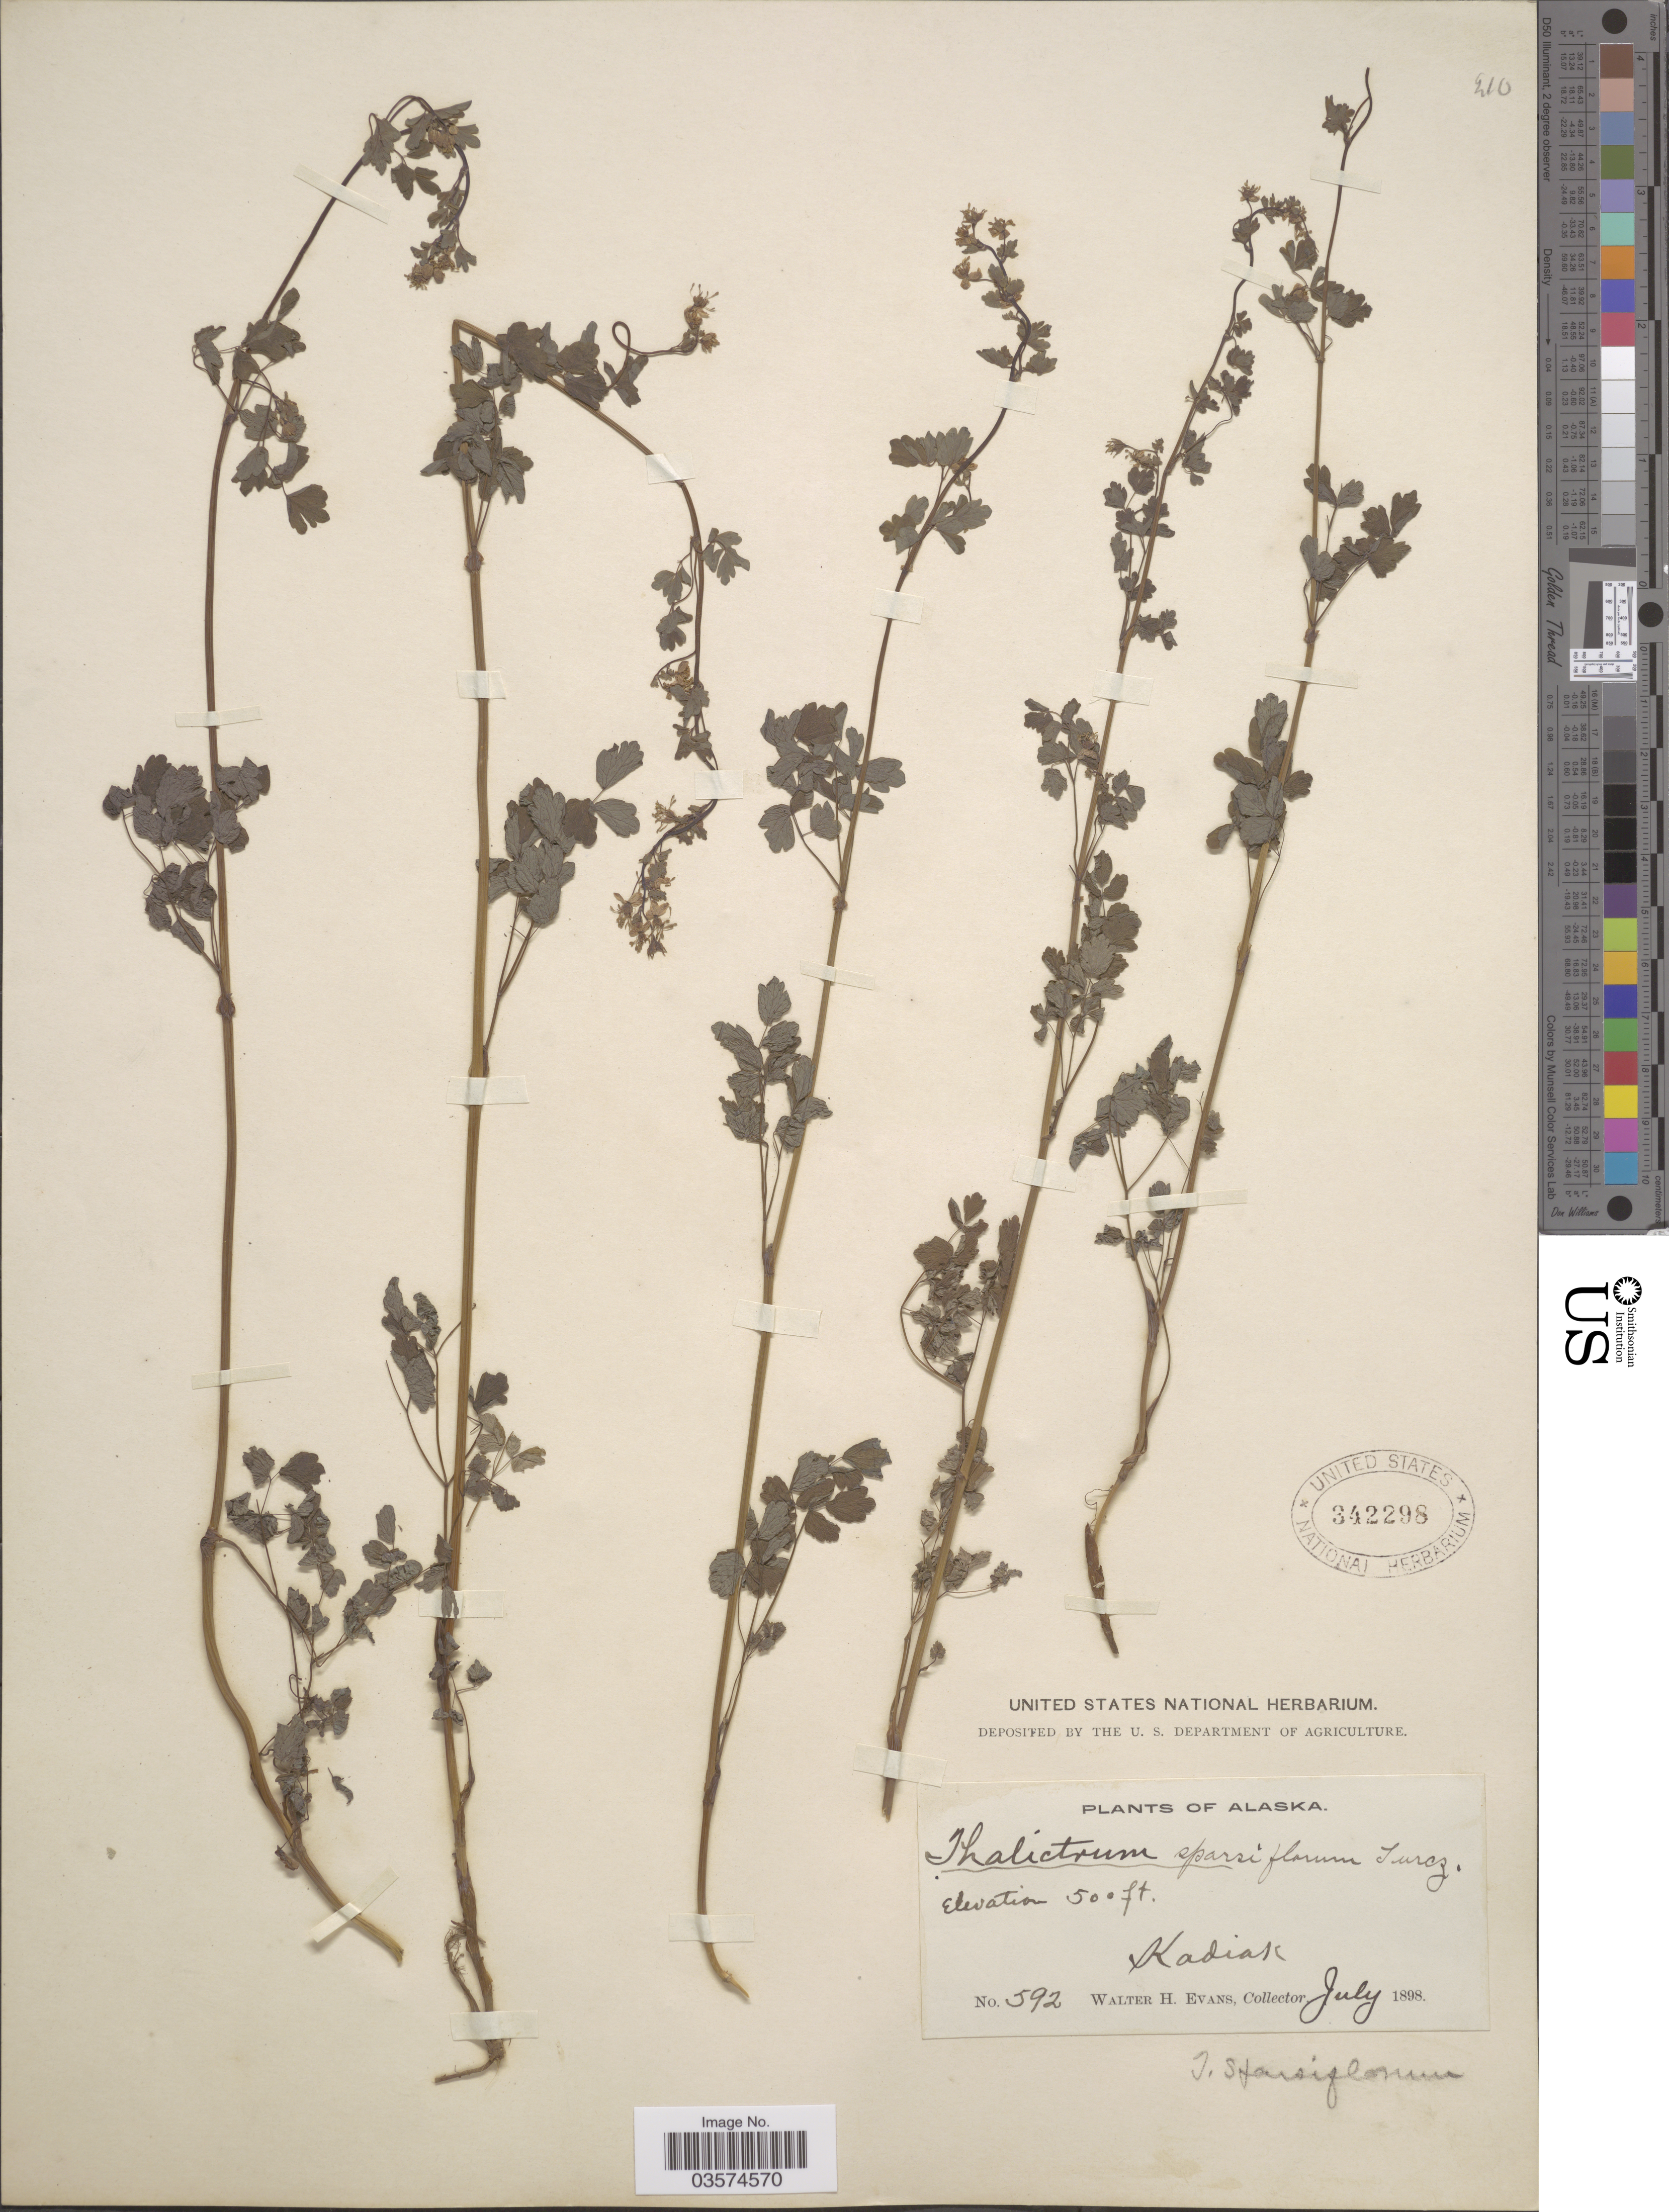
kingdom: Plantae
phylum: Tracheophyta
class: Magnoliopsida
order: Ranunculales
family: Ranunculaceae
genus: Thalictrum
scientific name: Thalictrum sparsiflorum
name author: Turcz. ex Fisch. & C.A. Mey.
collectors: W. H. Evans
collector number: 592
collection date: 1898-07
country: United States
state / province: Alaska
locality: Kadiak. I.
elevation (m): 152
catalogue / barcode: US 342298